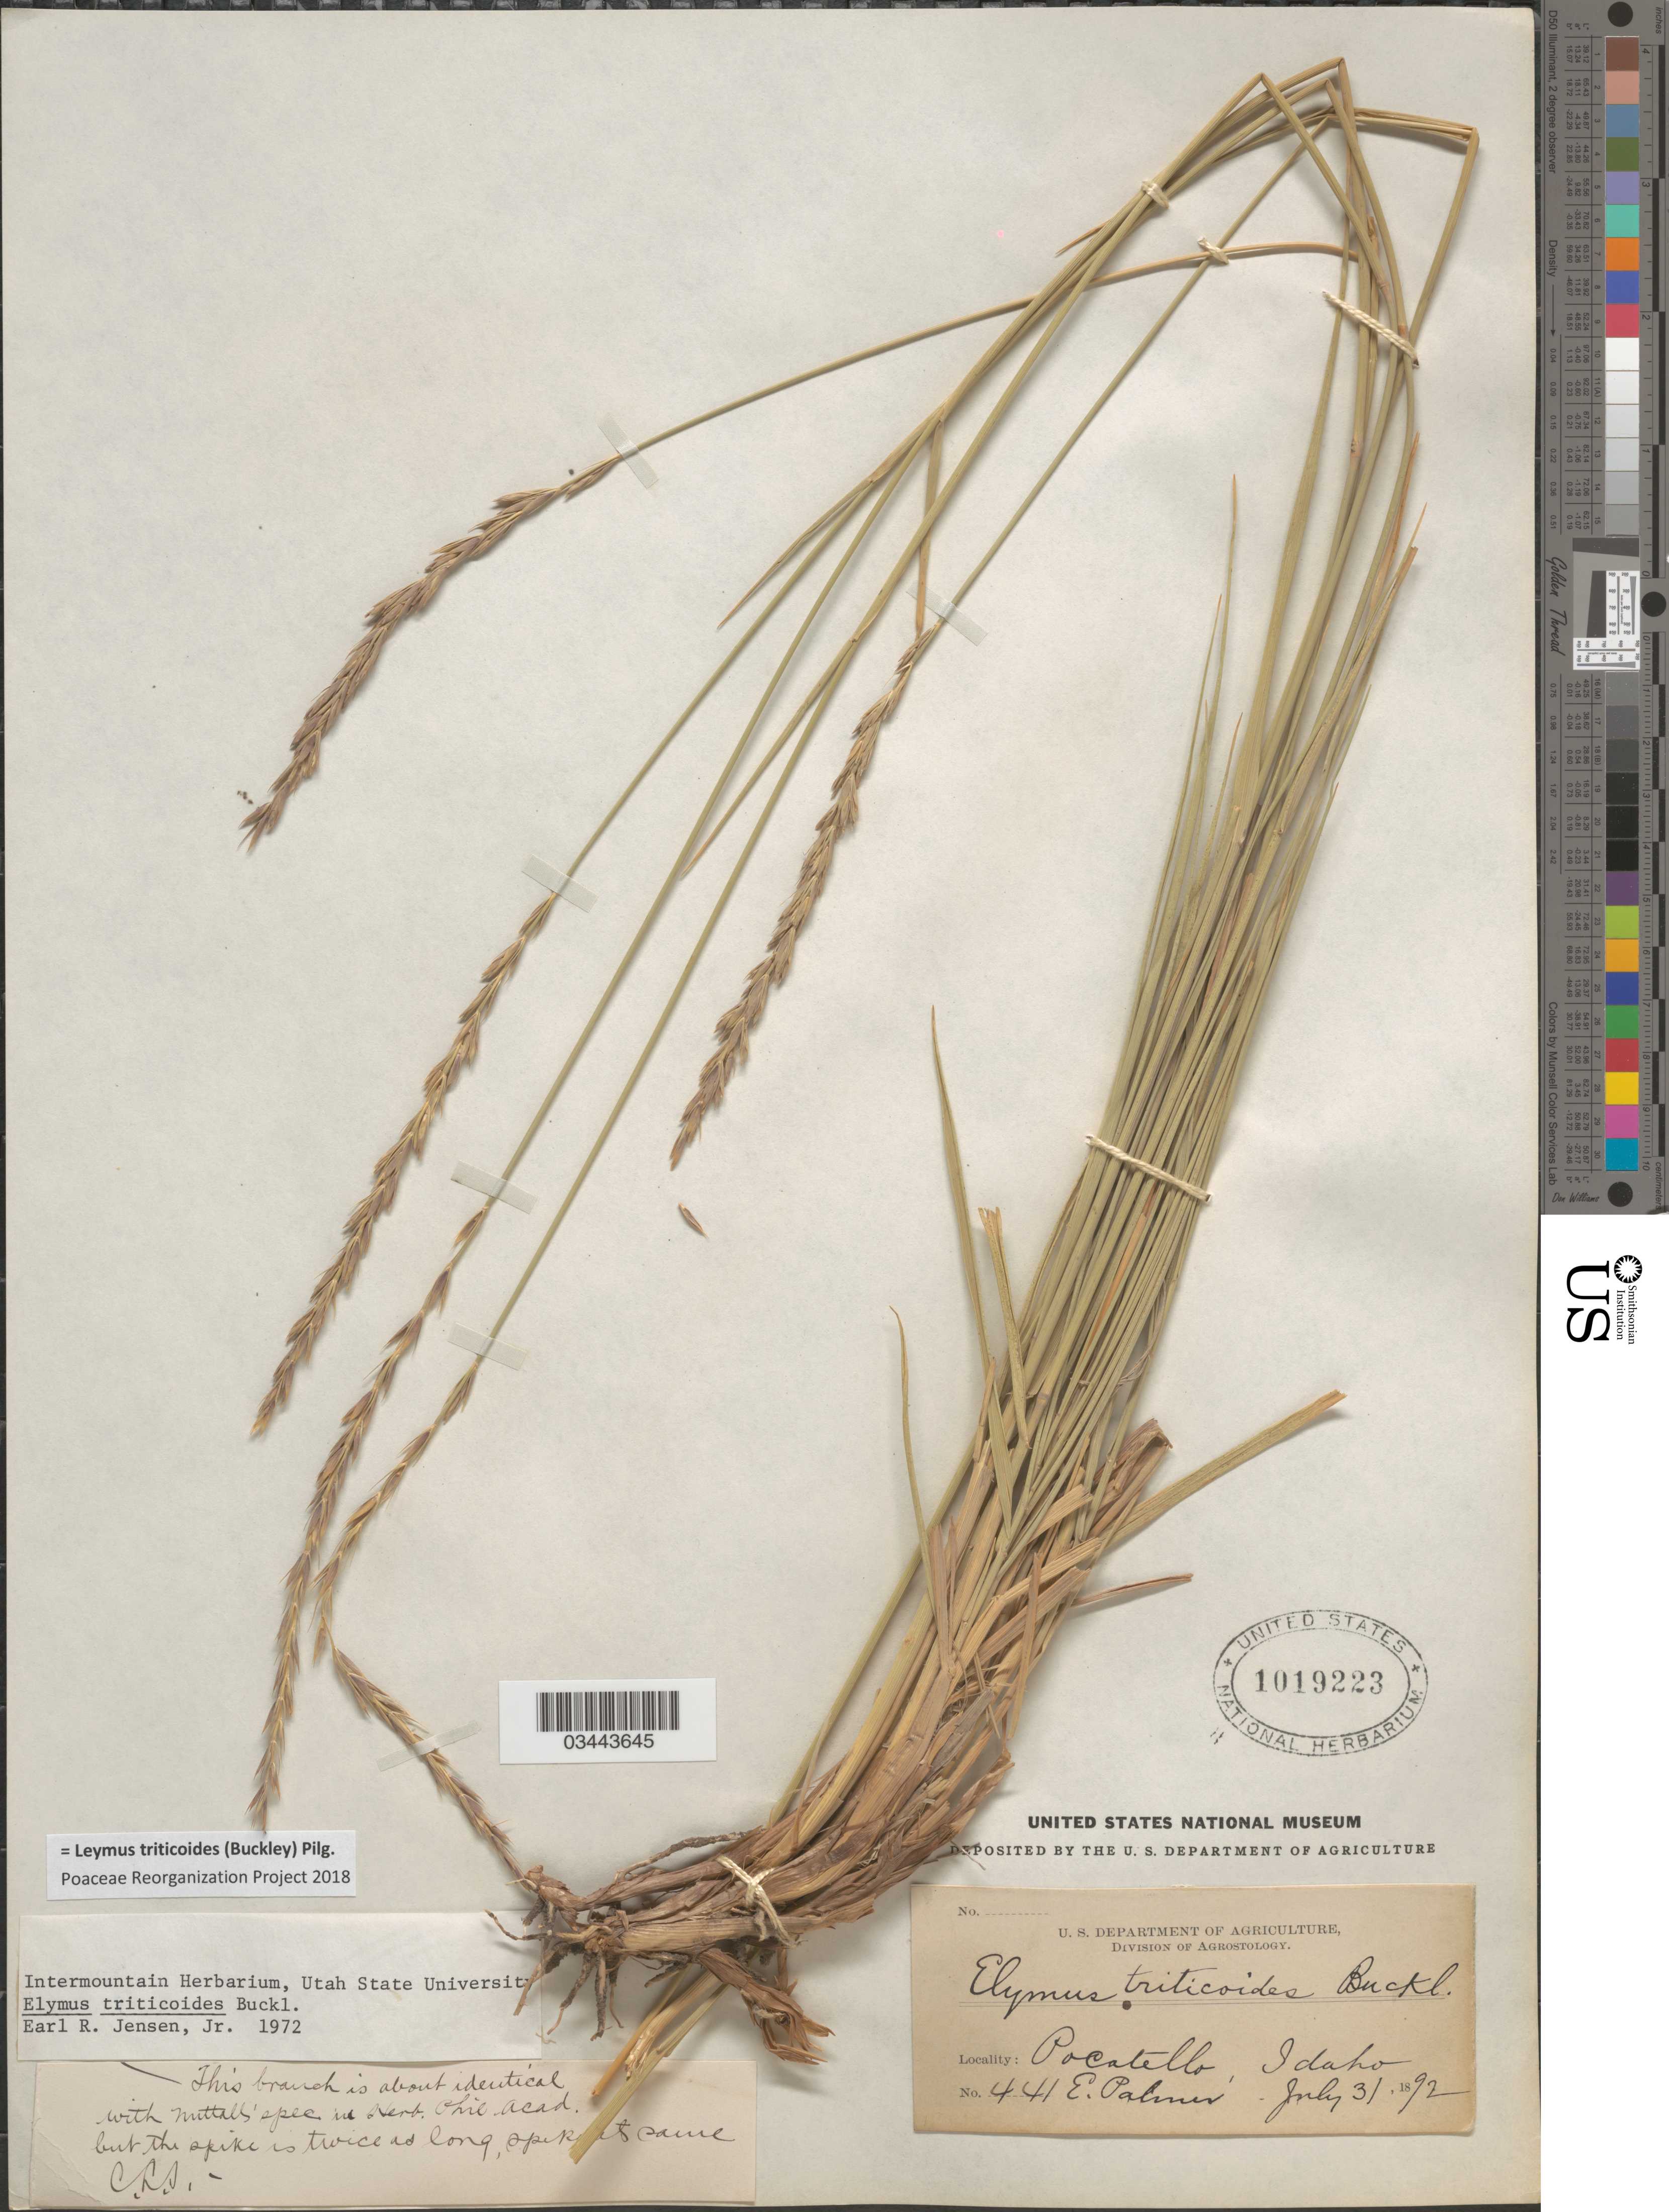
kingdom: Plantae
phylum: Tracheophyta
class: Liliopsida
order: Poales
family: Poaceae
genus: Leymus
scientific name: Leymus triticoides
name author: (Buckley) Pilg.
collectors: E. Palmer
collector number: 441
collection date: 1892-07-31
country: United States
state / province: Idaho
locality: Pocatello.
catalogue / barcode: US 1019223